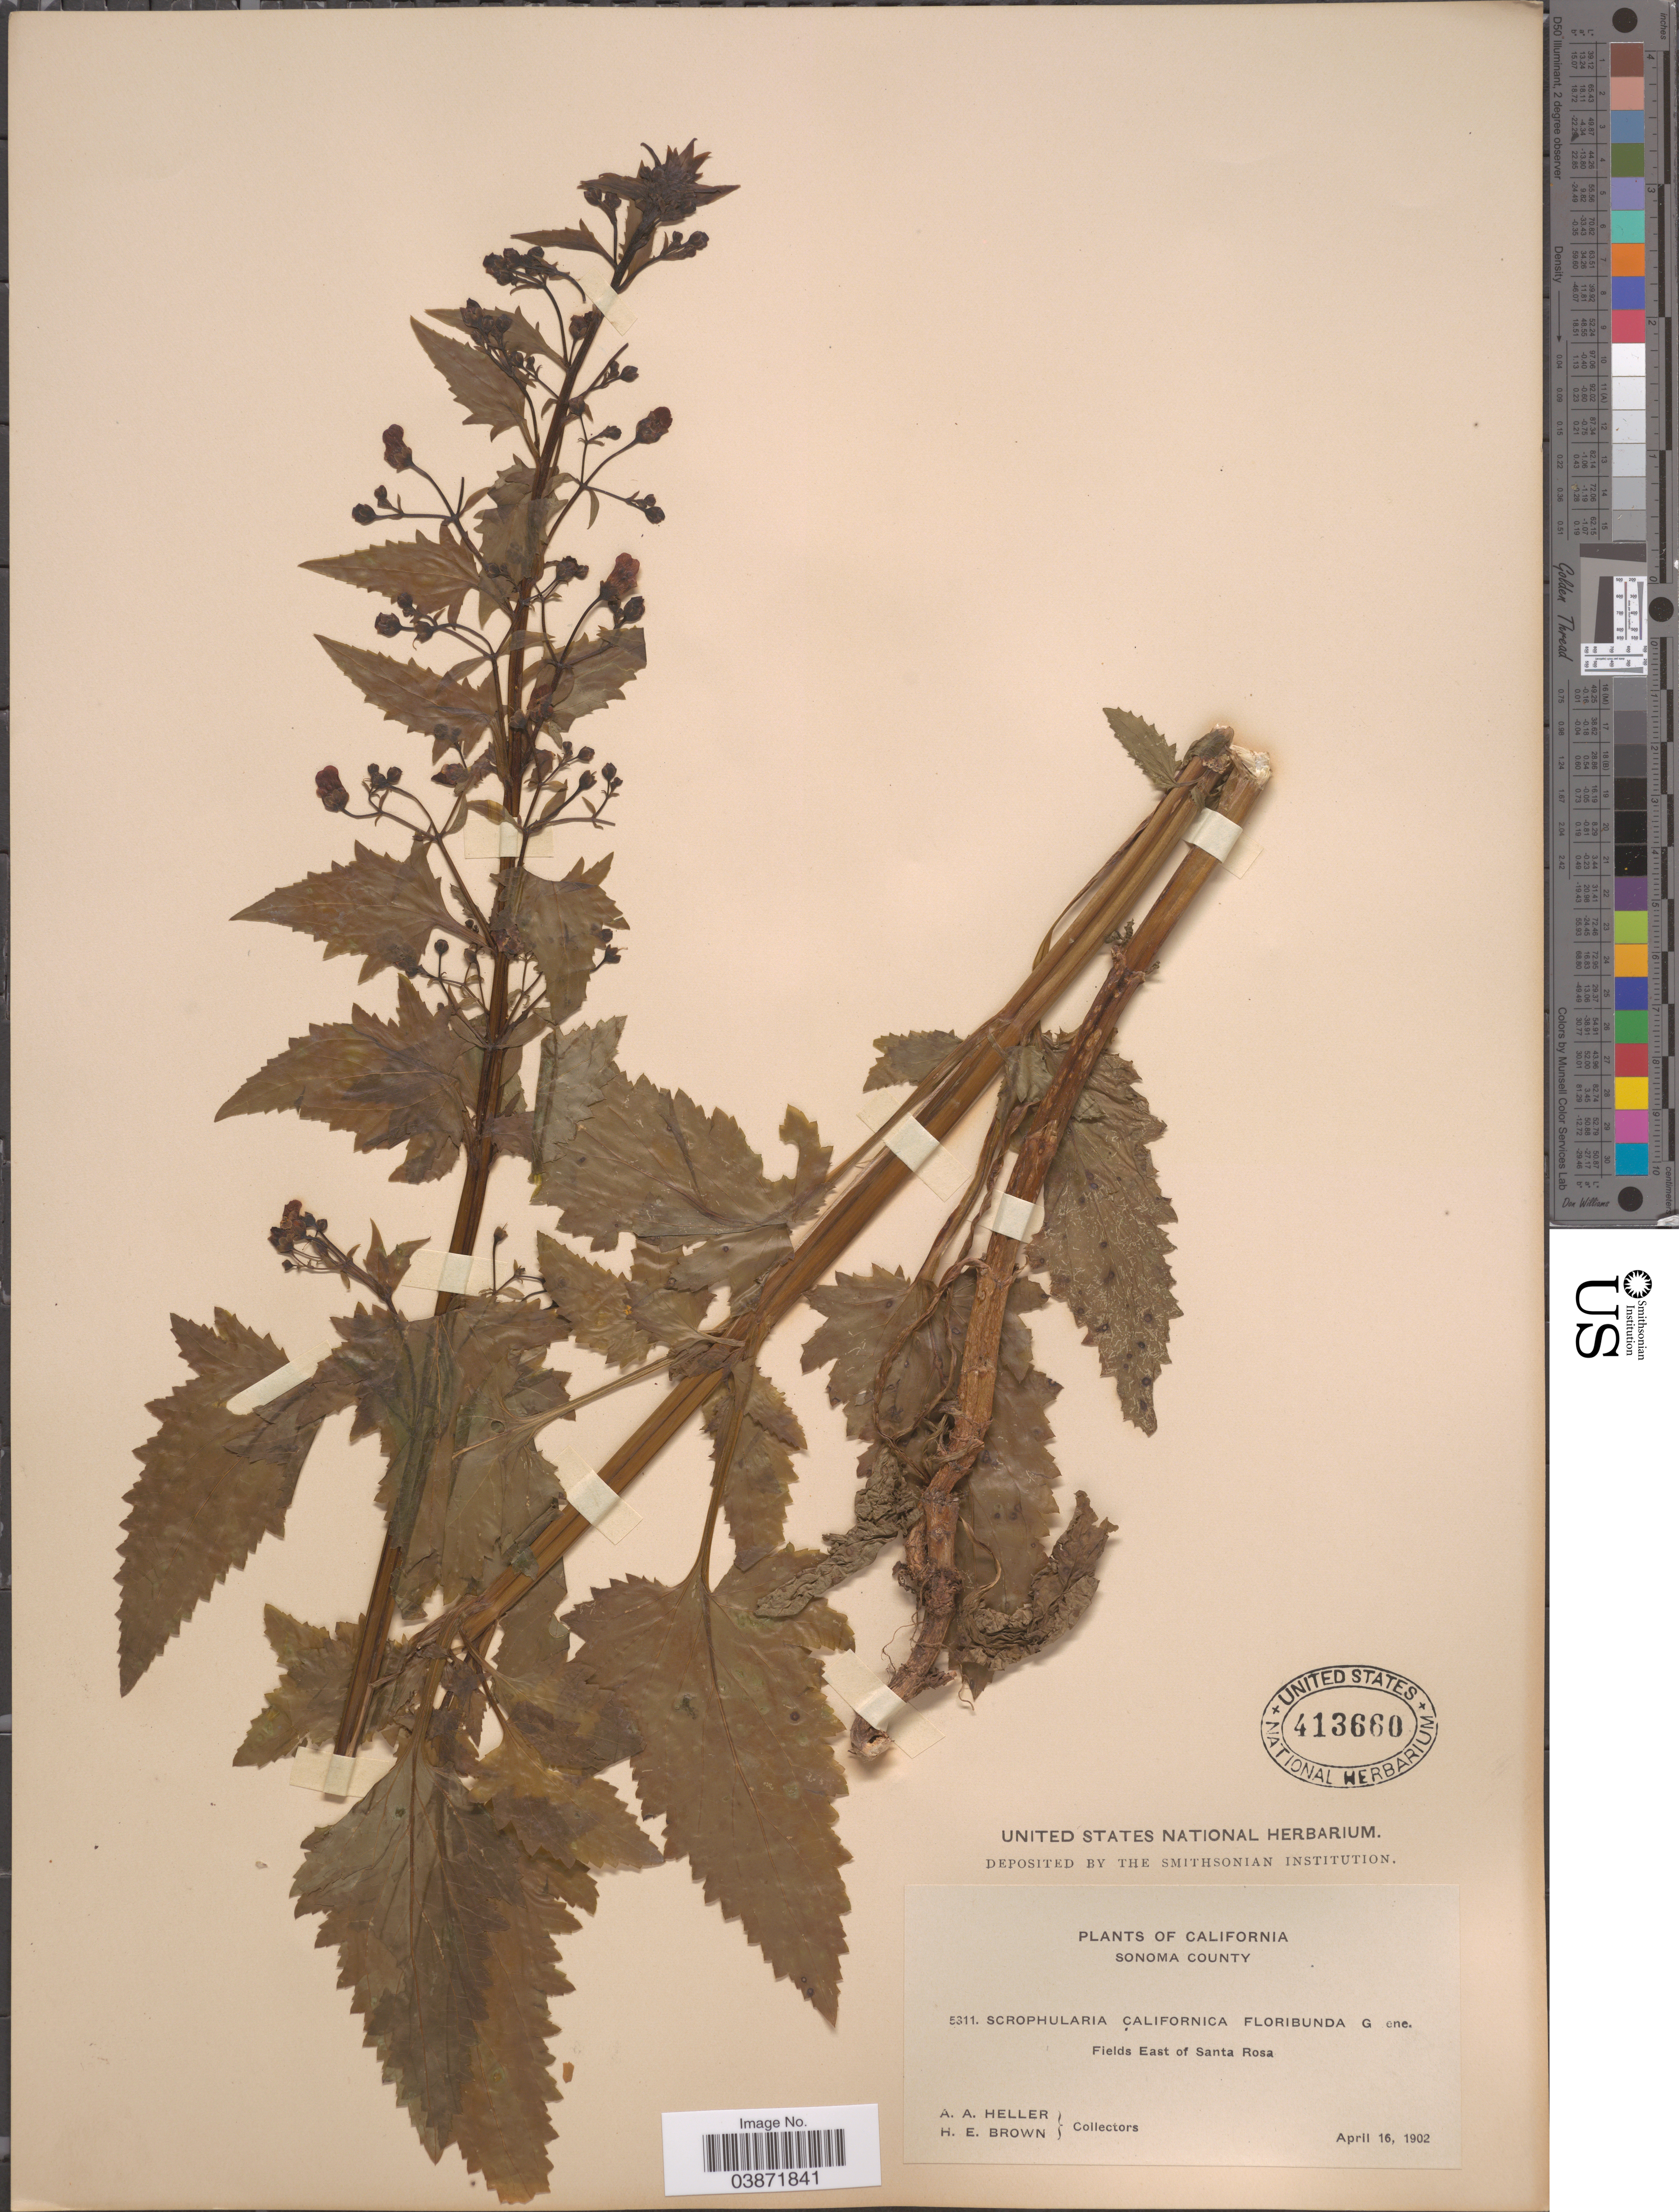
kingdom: Plantae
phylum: Tracheophyta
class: Magnoliopsida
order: Lamiales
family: Scrophulariaceae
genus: Scrophularia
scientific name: Scrophularia californica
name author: Cham. & Schltdl.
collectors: A. A. Heller & H. E. Brown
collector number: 5311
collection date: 1902-04-16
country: United States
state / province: California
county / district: Sonoma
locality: Sonoma County. Fields East of Santa Rosa.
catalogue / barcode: US 413660